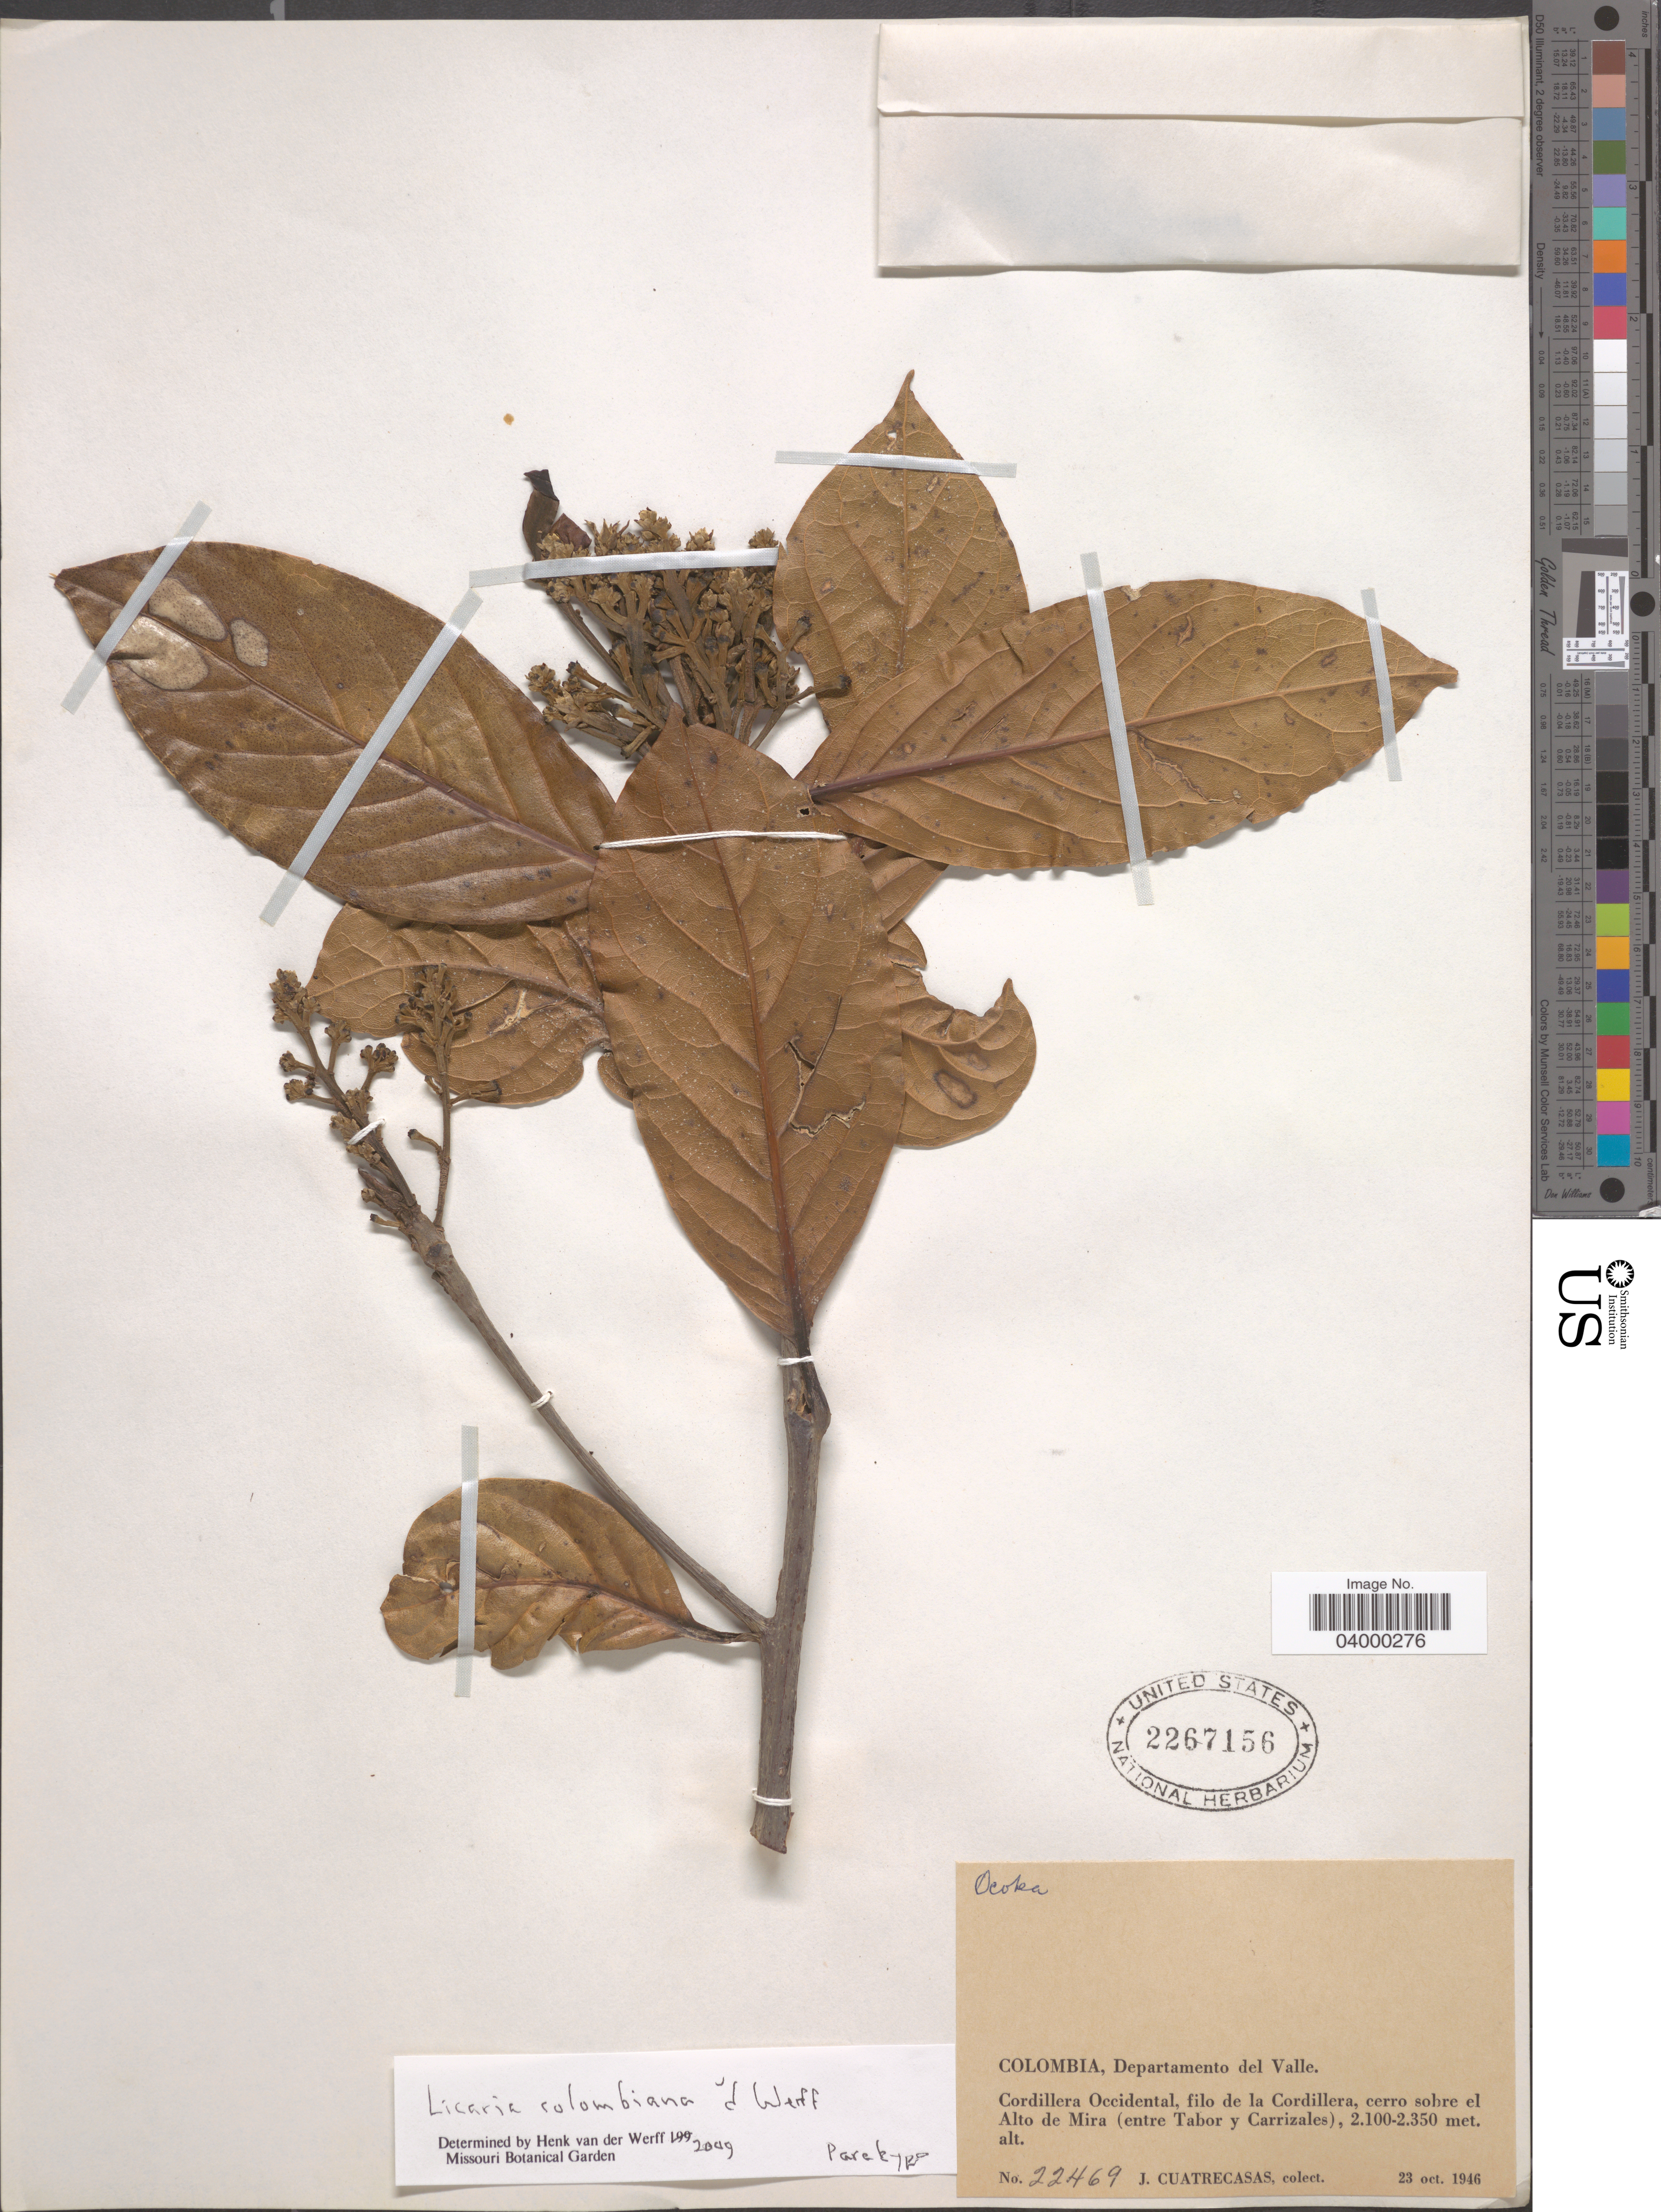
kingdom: Plantae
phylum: Tracheophyta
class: Magnoliopsida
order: Laurales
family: Lauraceae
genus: Licaria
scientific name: Licaria colombiana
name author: van der Werff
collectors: J. Cuatrecasas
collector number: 22469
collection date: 1946-10-23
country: Colombia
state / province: Valle del Cauca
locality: Departamento del Valle. Cordillera Occidental, filo de la Cordillera, cerro sobre el Alto de Mira (entre Tabor y Carrizales).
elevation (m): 2100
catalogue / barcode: US 2267156